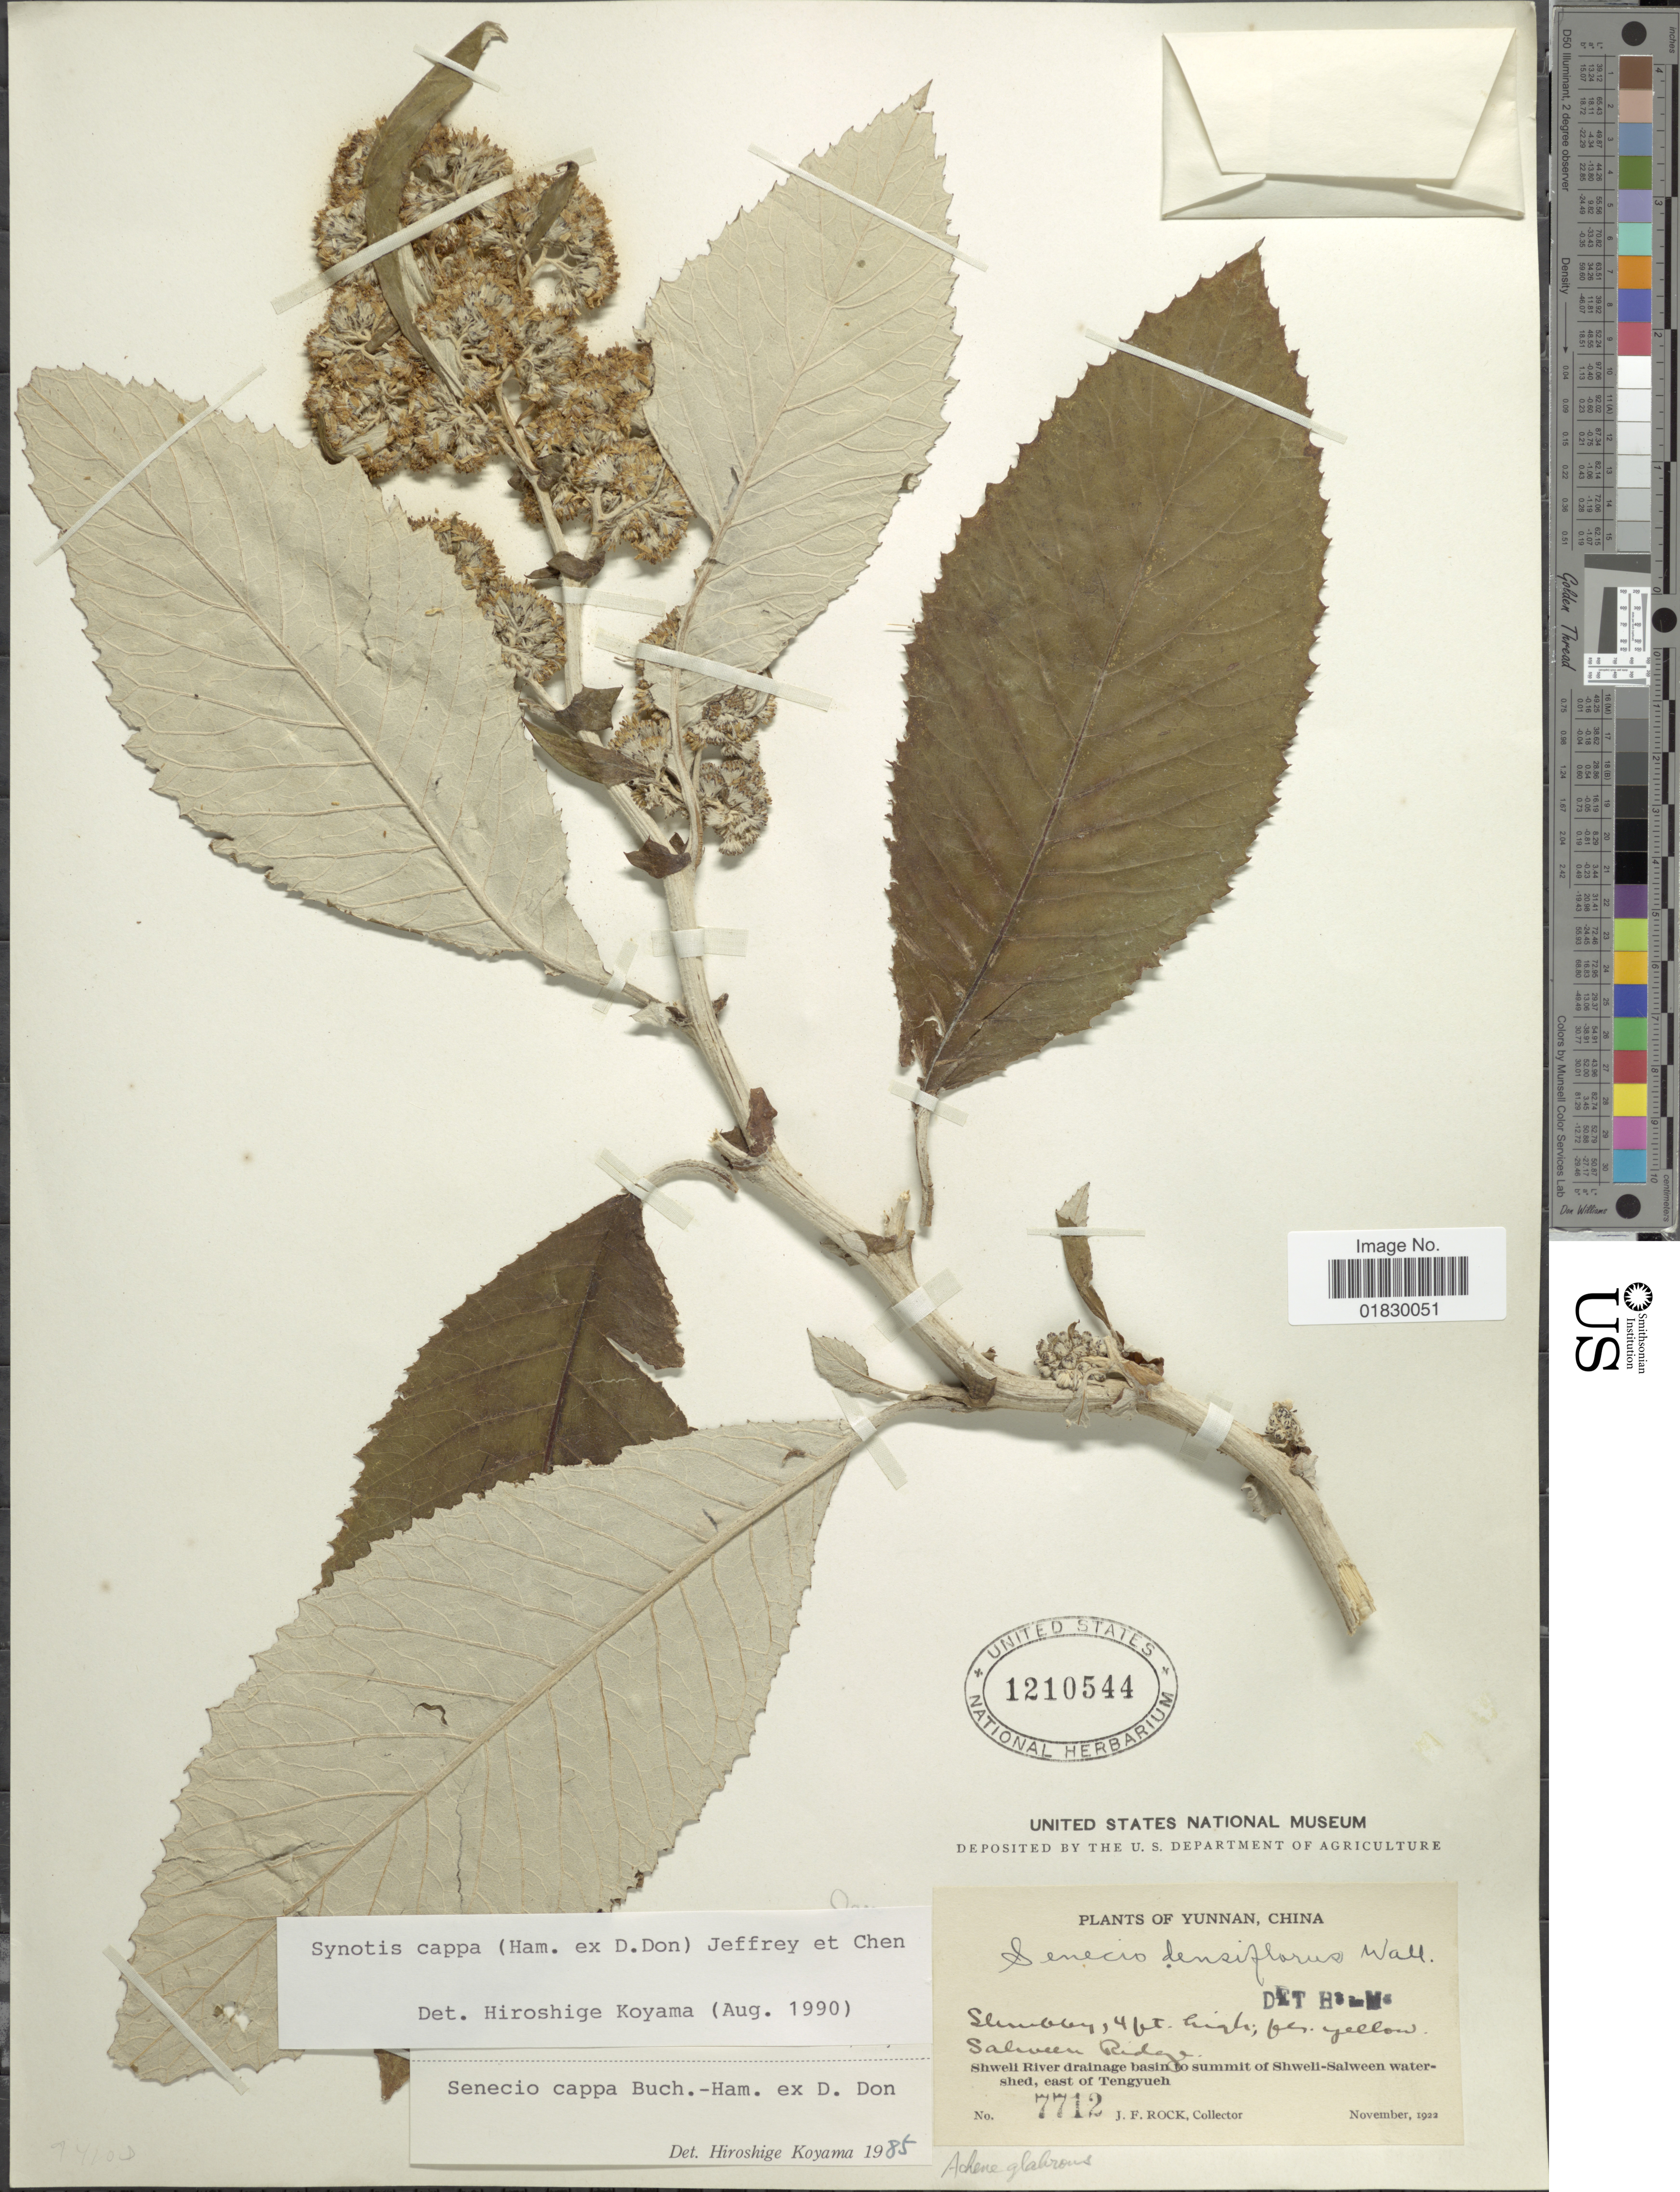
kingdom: Plantae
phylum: Tracheophyta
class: Magnoliopsida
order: Asterales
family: Asteraceae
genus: Synotis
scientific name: Synotis cappa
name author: (Buch.-Ham. ex D. Don) C. Jeffrey & Y.L. Chen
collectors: J. Rock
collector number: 7712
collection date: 1922-11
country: China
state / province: Yunnan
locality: Yunnan, China, Salween Ridge, Shweli River drainage basin to summit of Shwell-Salween watershed, east of Tengyueh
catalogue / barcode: US 1210544